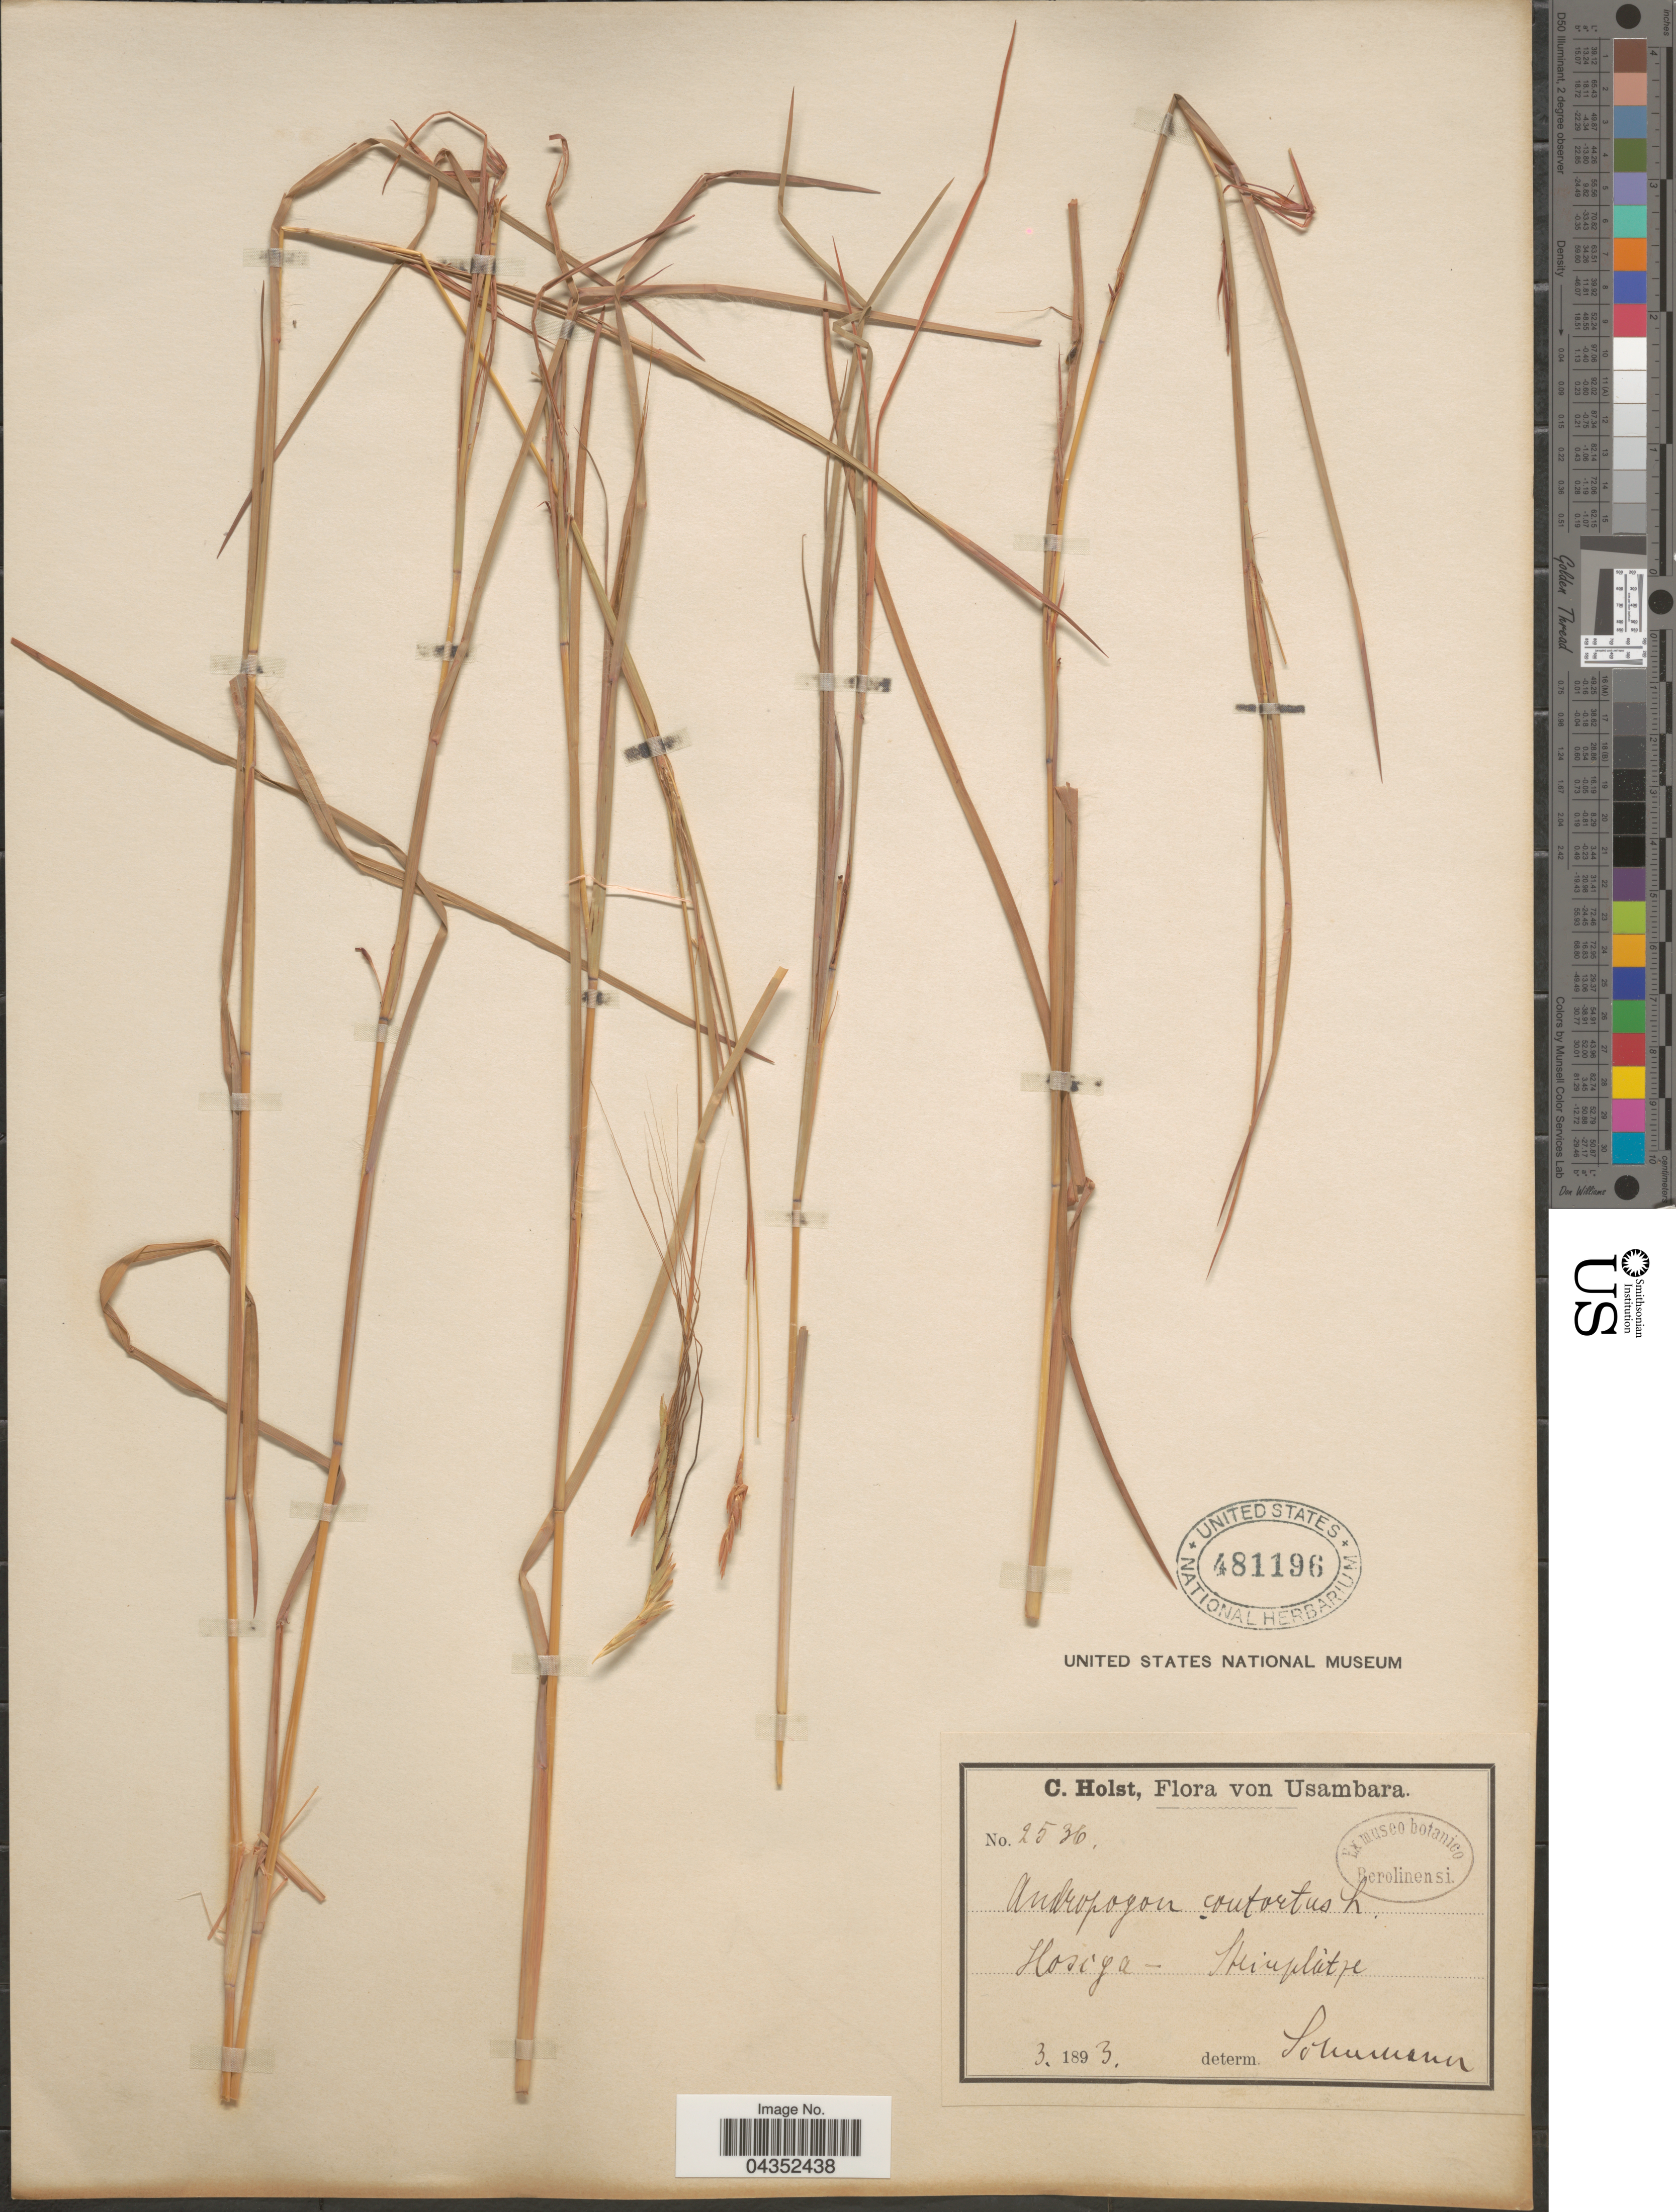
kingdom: Plantae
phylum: Tracheophyta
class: Liliopsida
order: Poales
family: Poaceae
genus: Heteropogon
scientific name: Heteropogon contortus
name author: (L.) P. Beauv. ex Roem. & Schult.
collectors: C. H. Holst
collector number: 2536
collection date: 1893-03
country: Tanzania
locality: Usambara. Hosiga-Steinplatze.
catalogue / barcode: US 481196